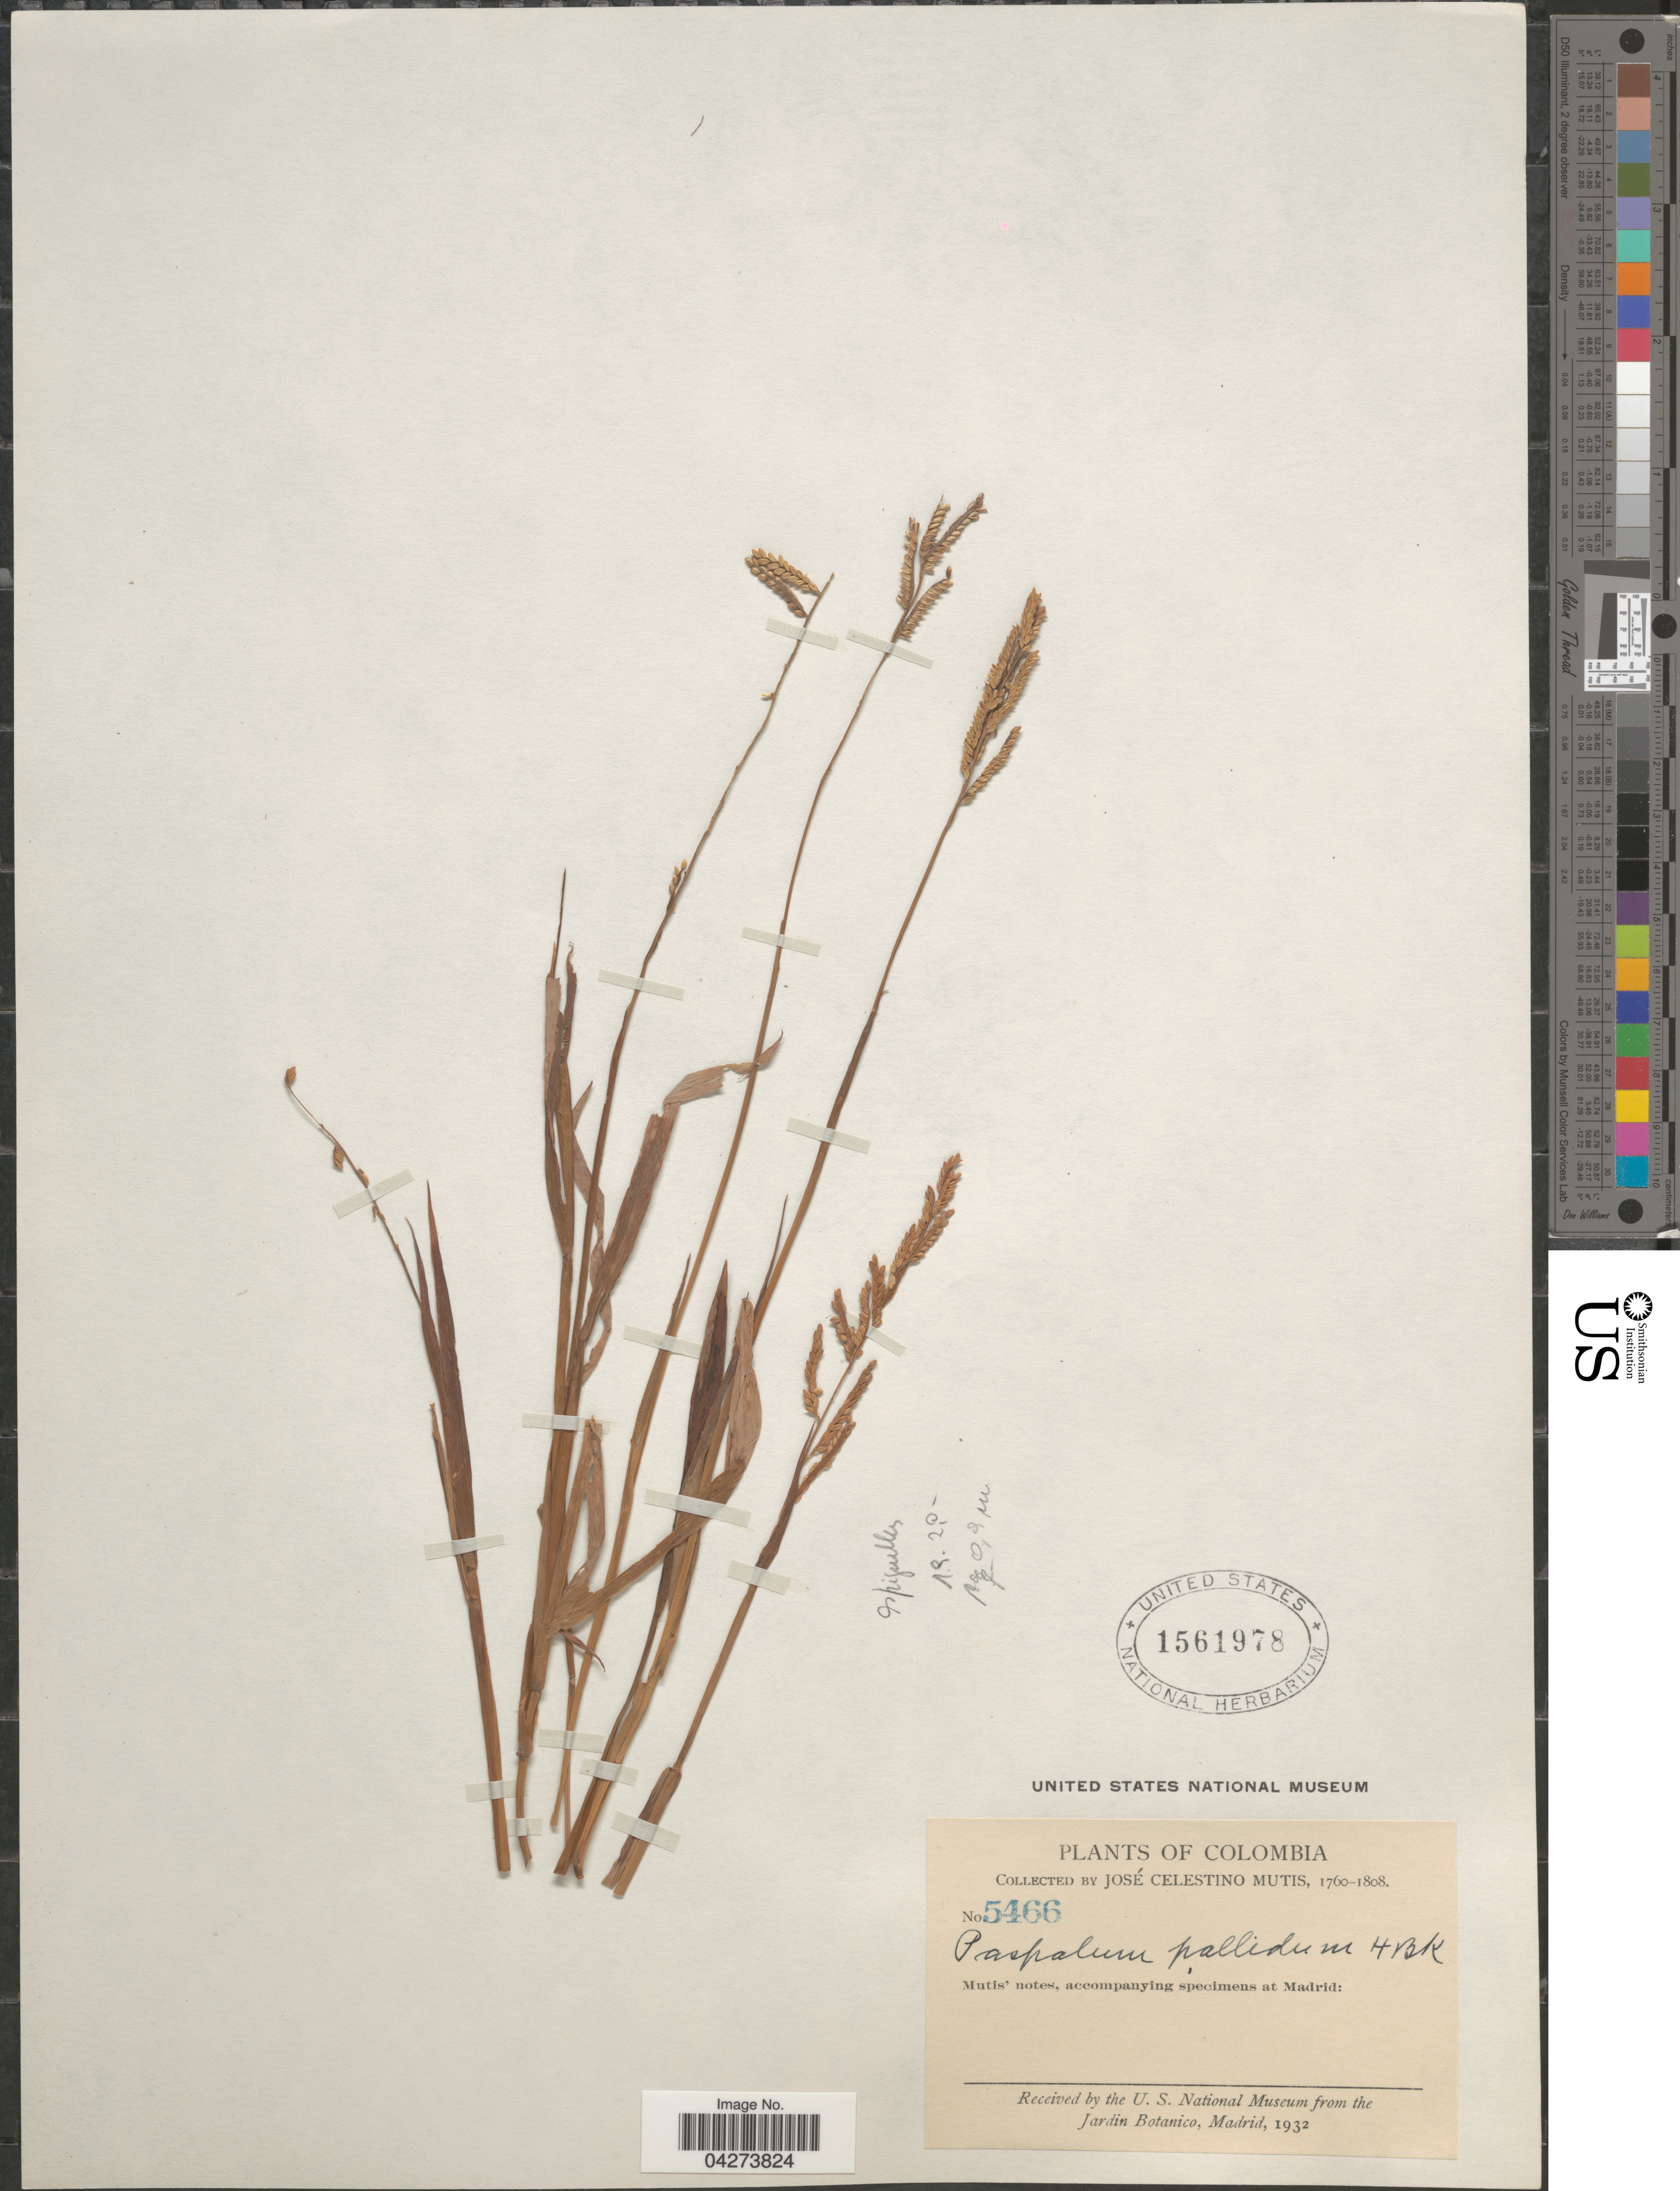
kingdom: Plantae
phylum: Tracheophyta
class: Liliopsida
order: Poales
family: Poaceae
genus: Paspalum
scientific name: Paspalum pilgerianum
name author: Chase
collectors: J. C. B. Mutis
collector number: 5466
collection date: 1760/1808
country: Colombia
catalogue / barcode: US 1561978